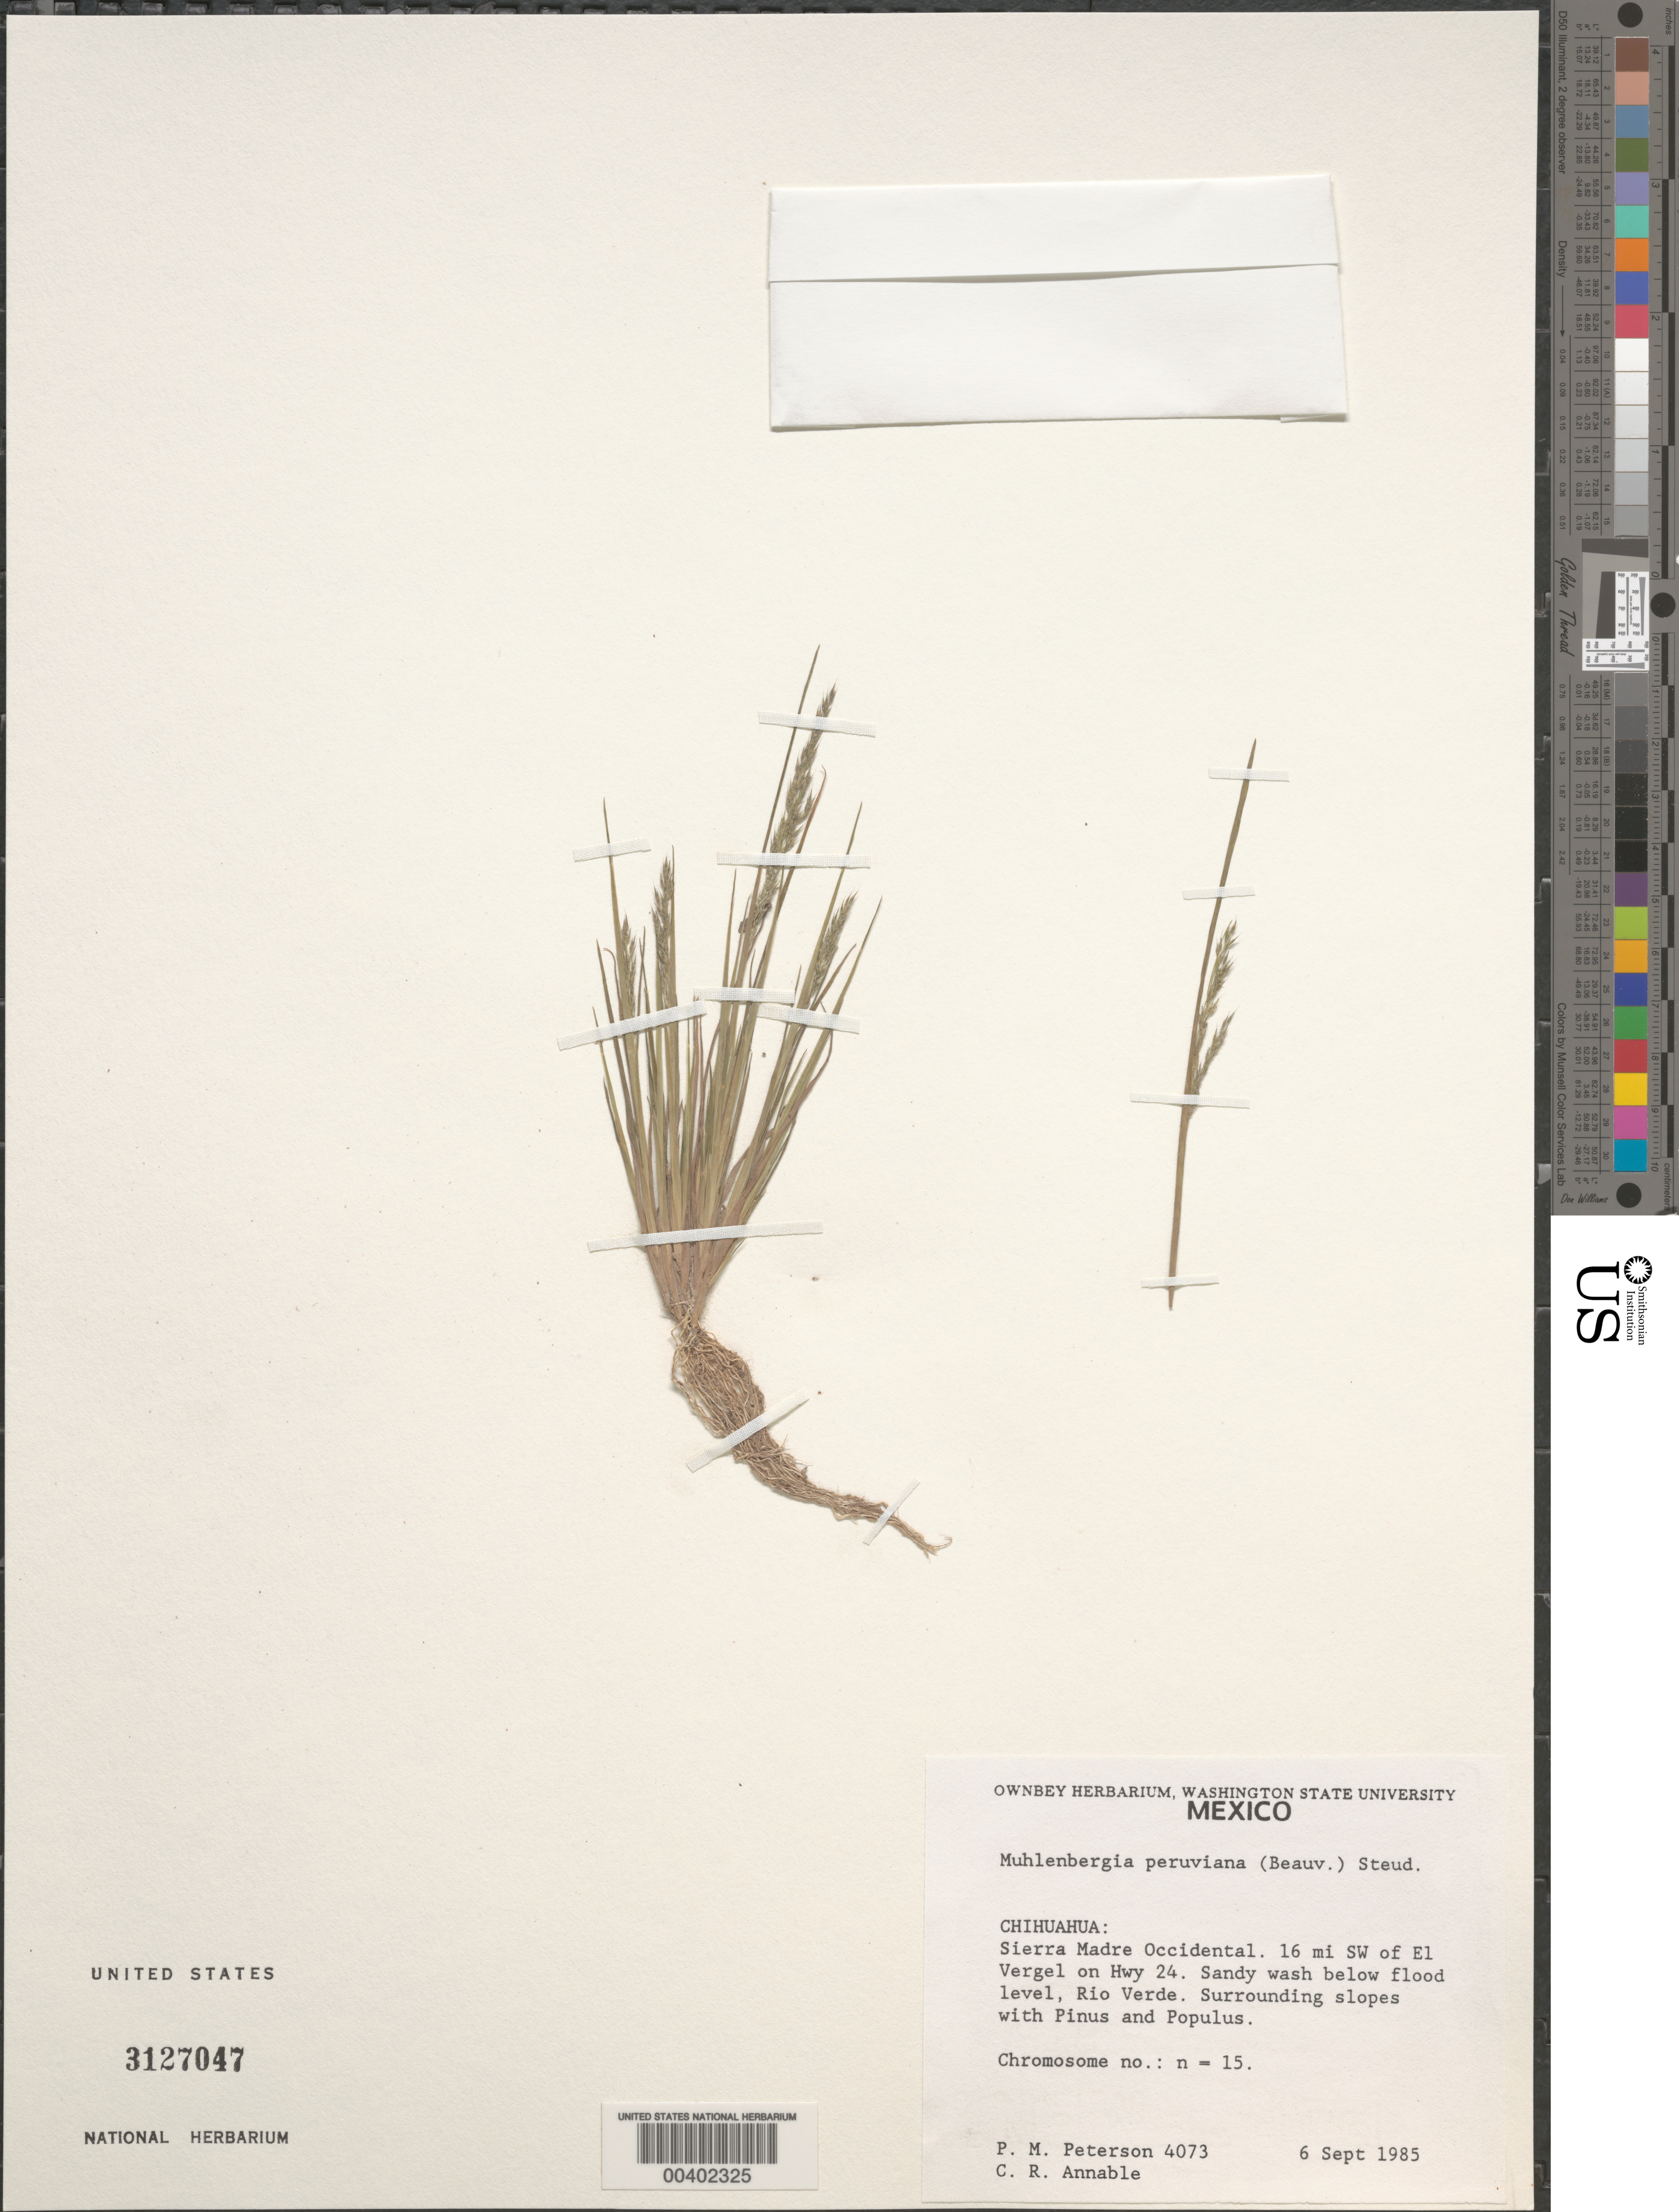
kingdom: Plantae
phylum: Tracheophyta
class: Liliopsida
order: Poales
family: Poaceae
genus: Muhlenbergia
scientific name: Muhlenbergia peruviana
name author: (P. Beauv.) Steud.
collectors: P. M. Peterson & C. R. Annable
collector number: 04073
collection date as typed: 06 Sep 1985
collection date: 1985-09-06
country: Mexico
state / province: Chihuahua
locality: Sierra Madre Occidental, 16 miles SW of El Vergel on Hwy 24.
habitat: Sandy wash below flood level, Rio Verde. Surrounding slopes with Pinus and Populus.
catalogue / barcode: US 3127047